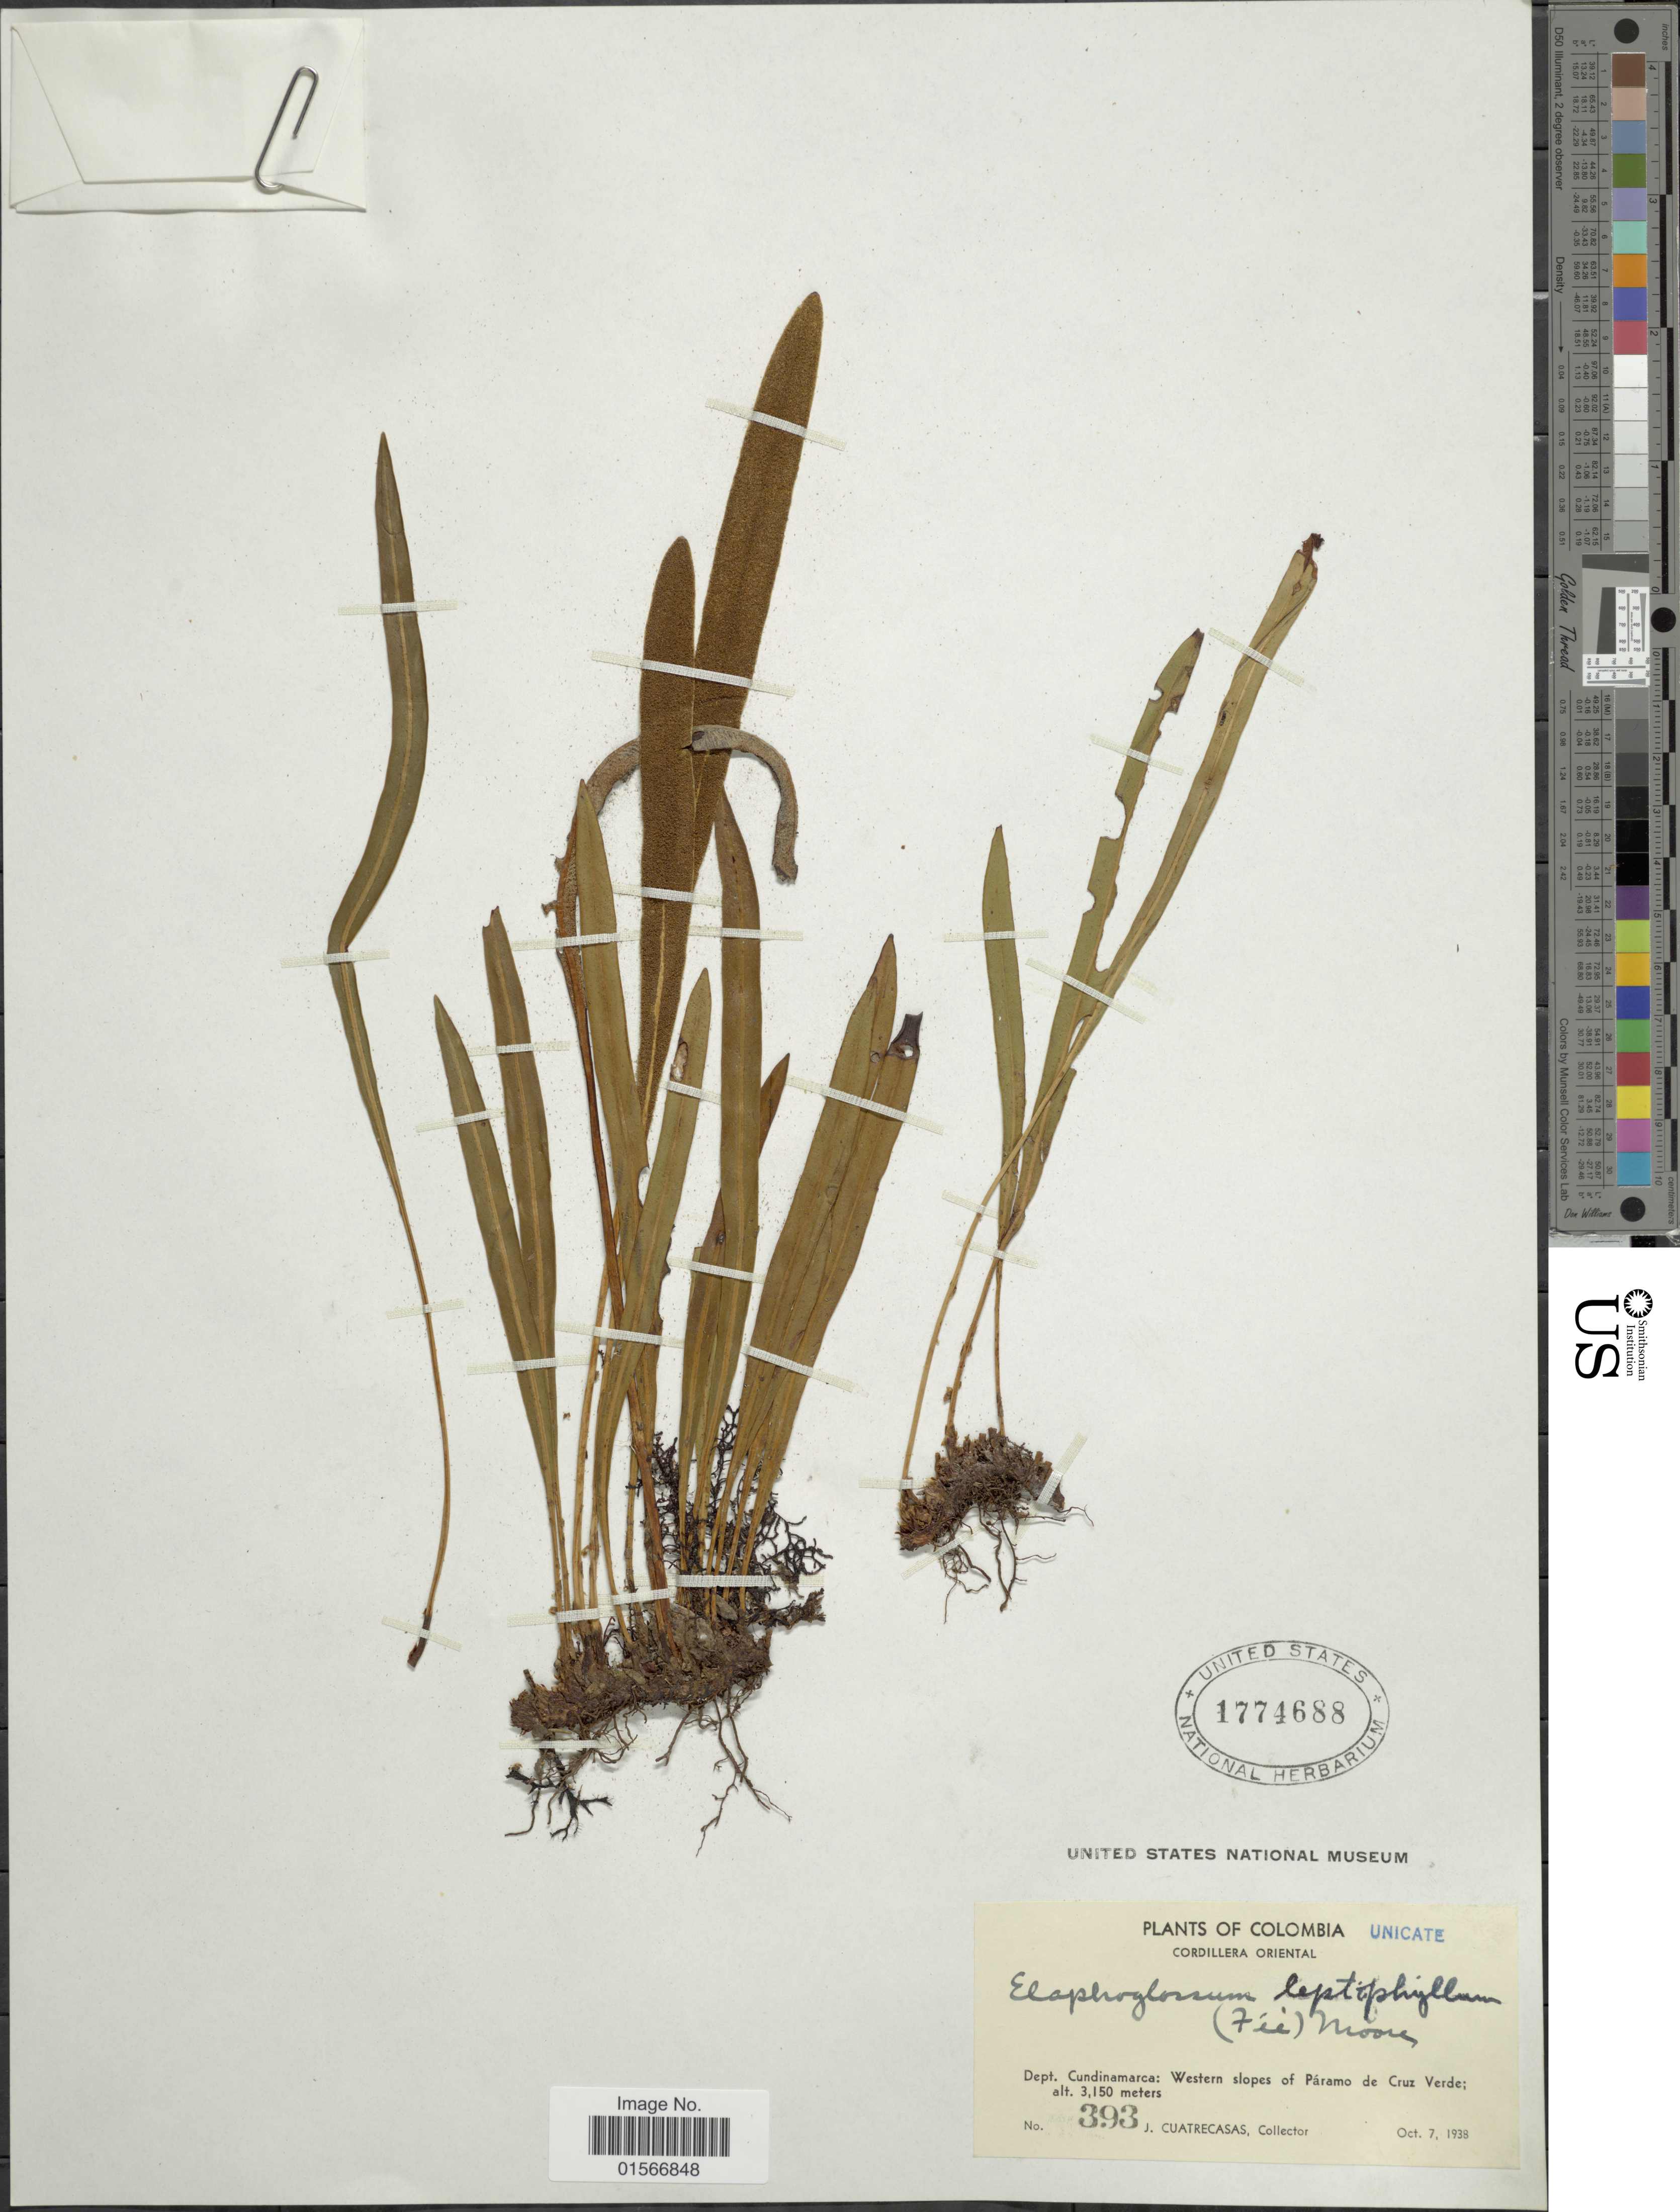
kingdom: Plantae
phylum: Tracheophyta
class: Polypodiopsida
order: Polypodiales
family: Dryopteridaceae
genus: Elaphoglossum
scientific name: Elaphoglossum leptophyllum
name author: (Fée) T. Moore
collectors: J. Cuatrecasas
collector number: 393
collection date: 1938-10-07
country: Colombia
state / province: Cundinamarca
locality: Cordillera Oriental, Dept. Cundinamarca: Western slopes of Páramo de Cruz Verde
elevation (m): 3150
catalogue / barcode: US 1774688